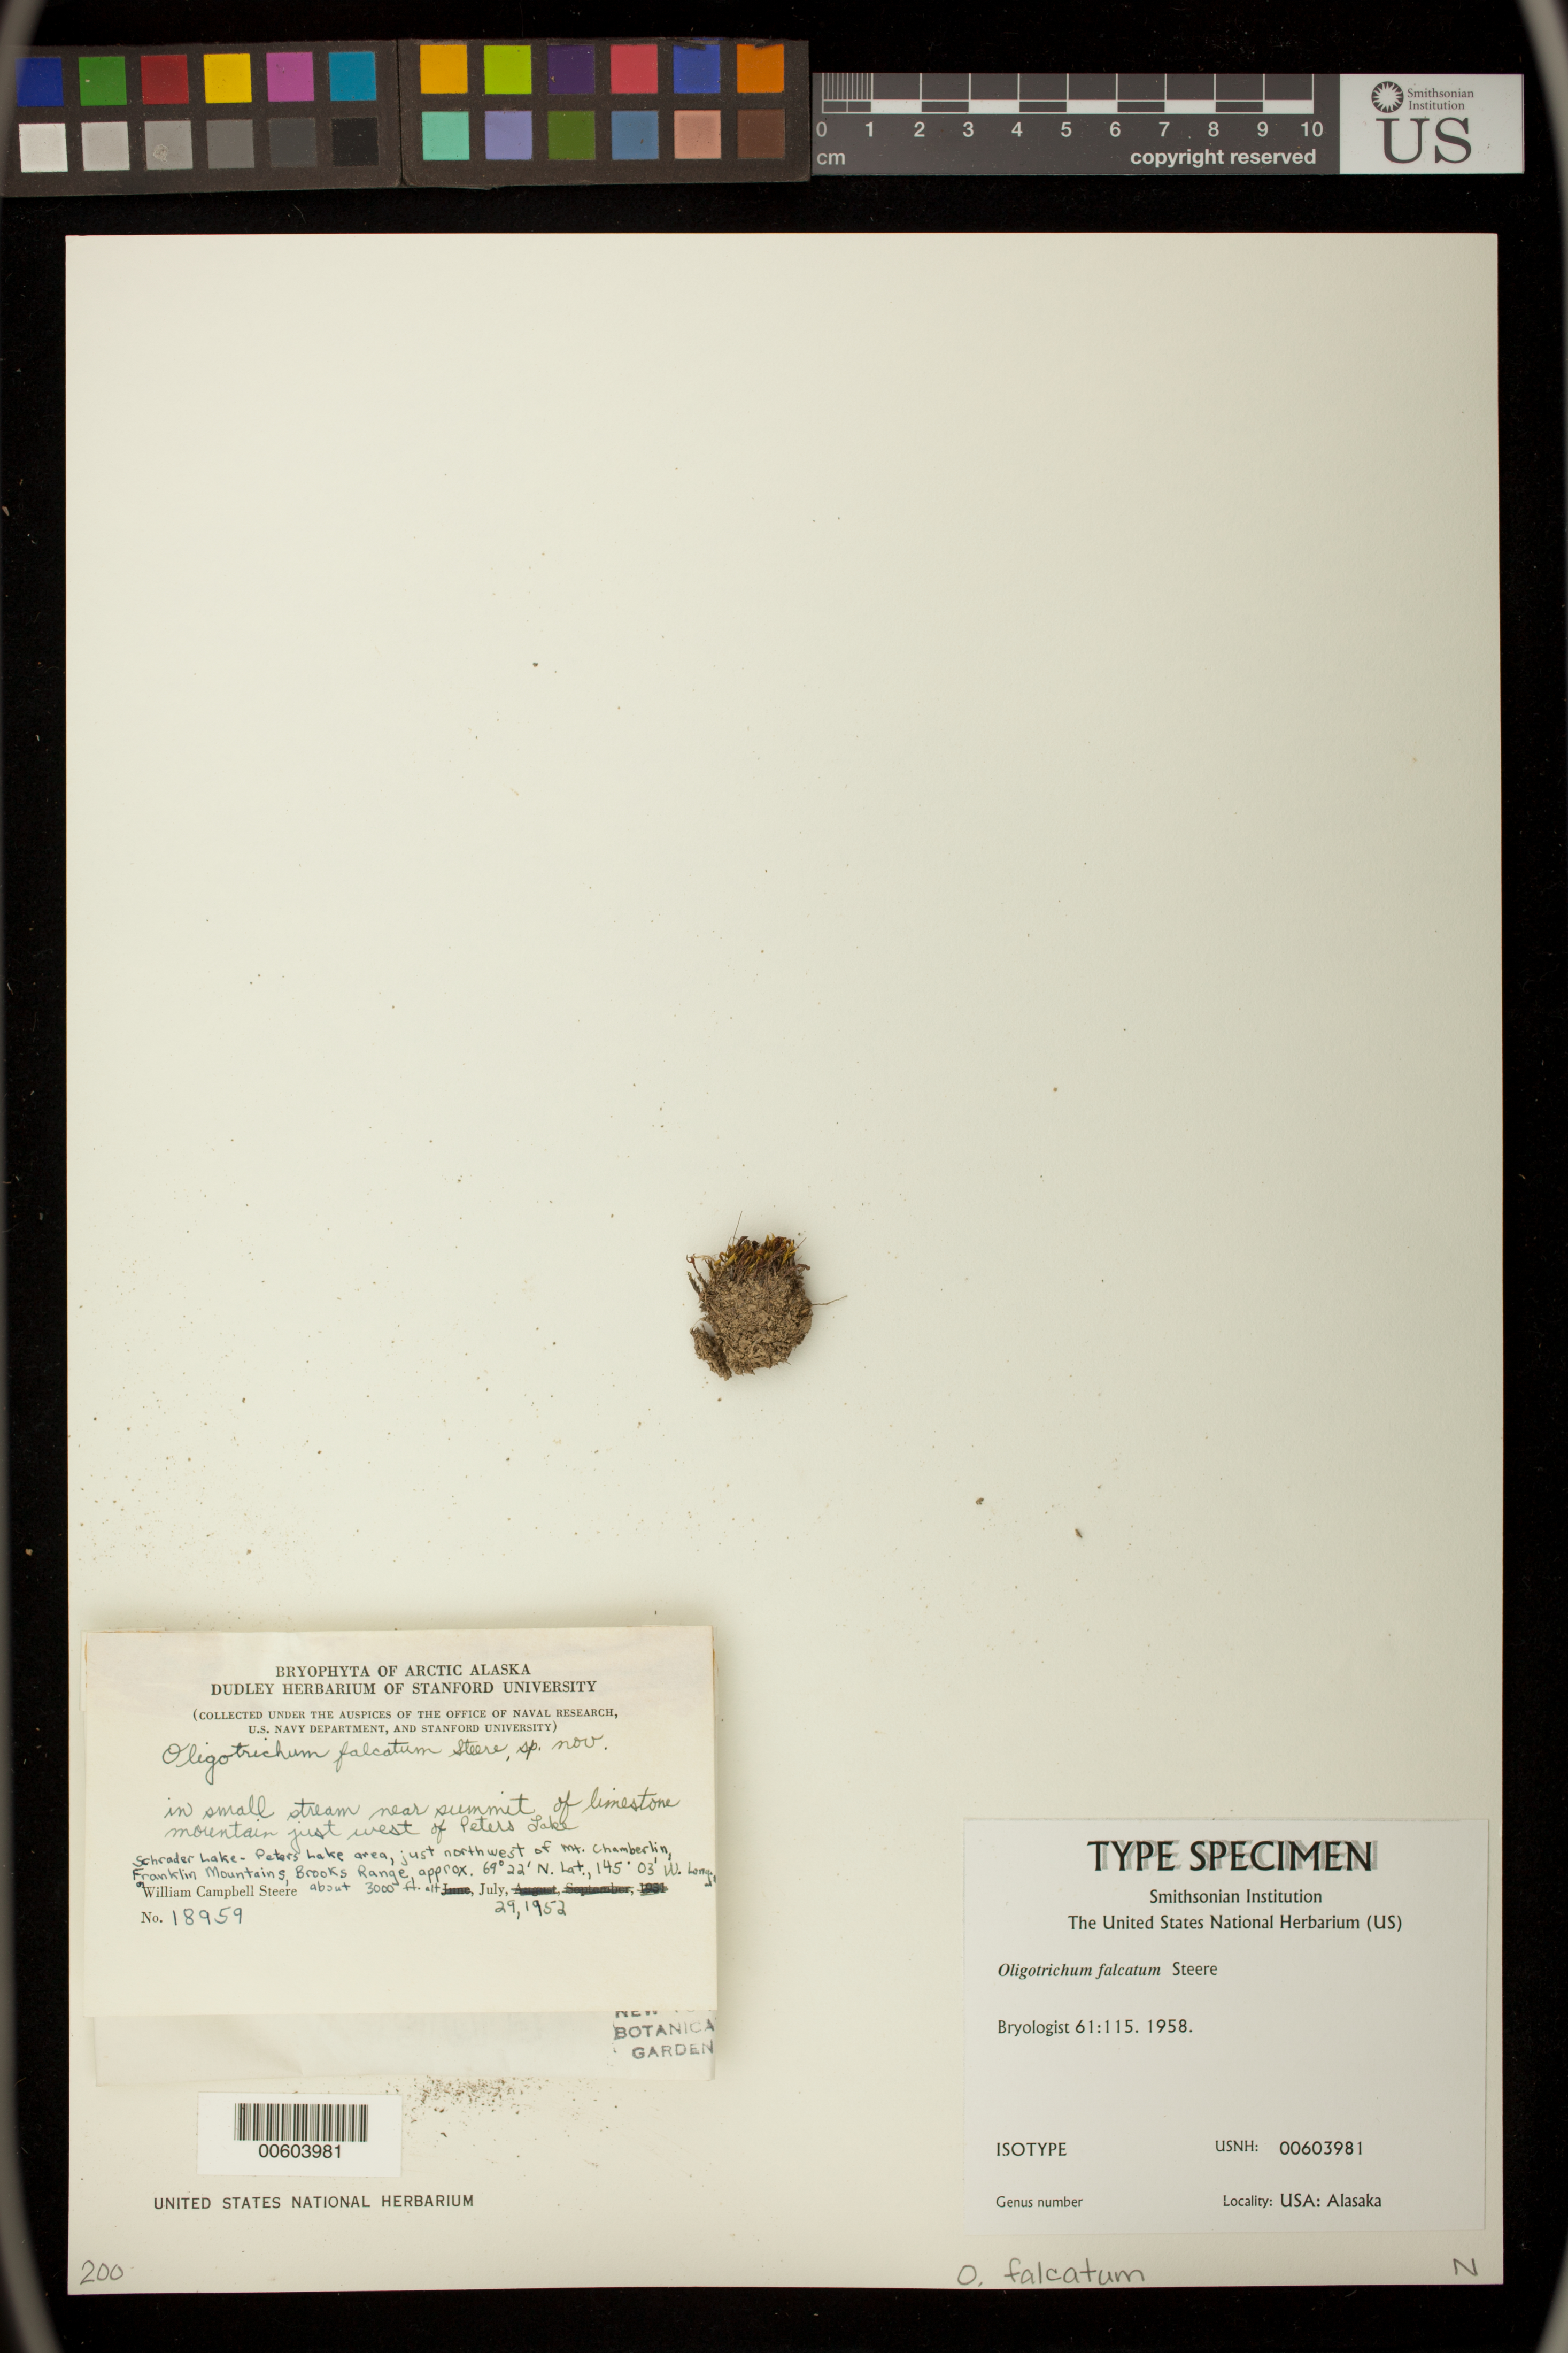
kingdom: Plantae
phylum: Bryophyta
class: Polytrichopsida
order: Polytrichales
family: Polytrichaceae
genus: Oligotrichum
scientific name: Oligotrichum falcatum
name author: Steere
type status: Isotype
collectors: W. C. Steere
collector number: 18959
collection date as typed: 29 Jul 1952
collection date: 1952-07-29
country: United States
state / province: Alaska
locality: Schrader Lake - Peters Lake area, just NW of Mt. Chamberlin, Franklin Mountains, Brooks Range.